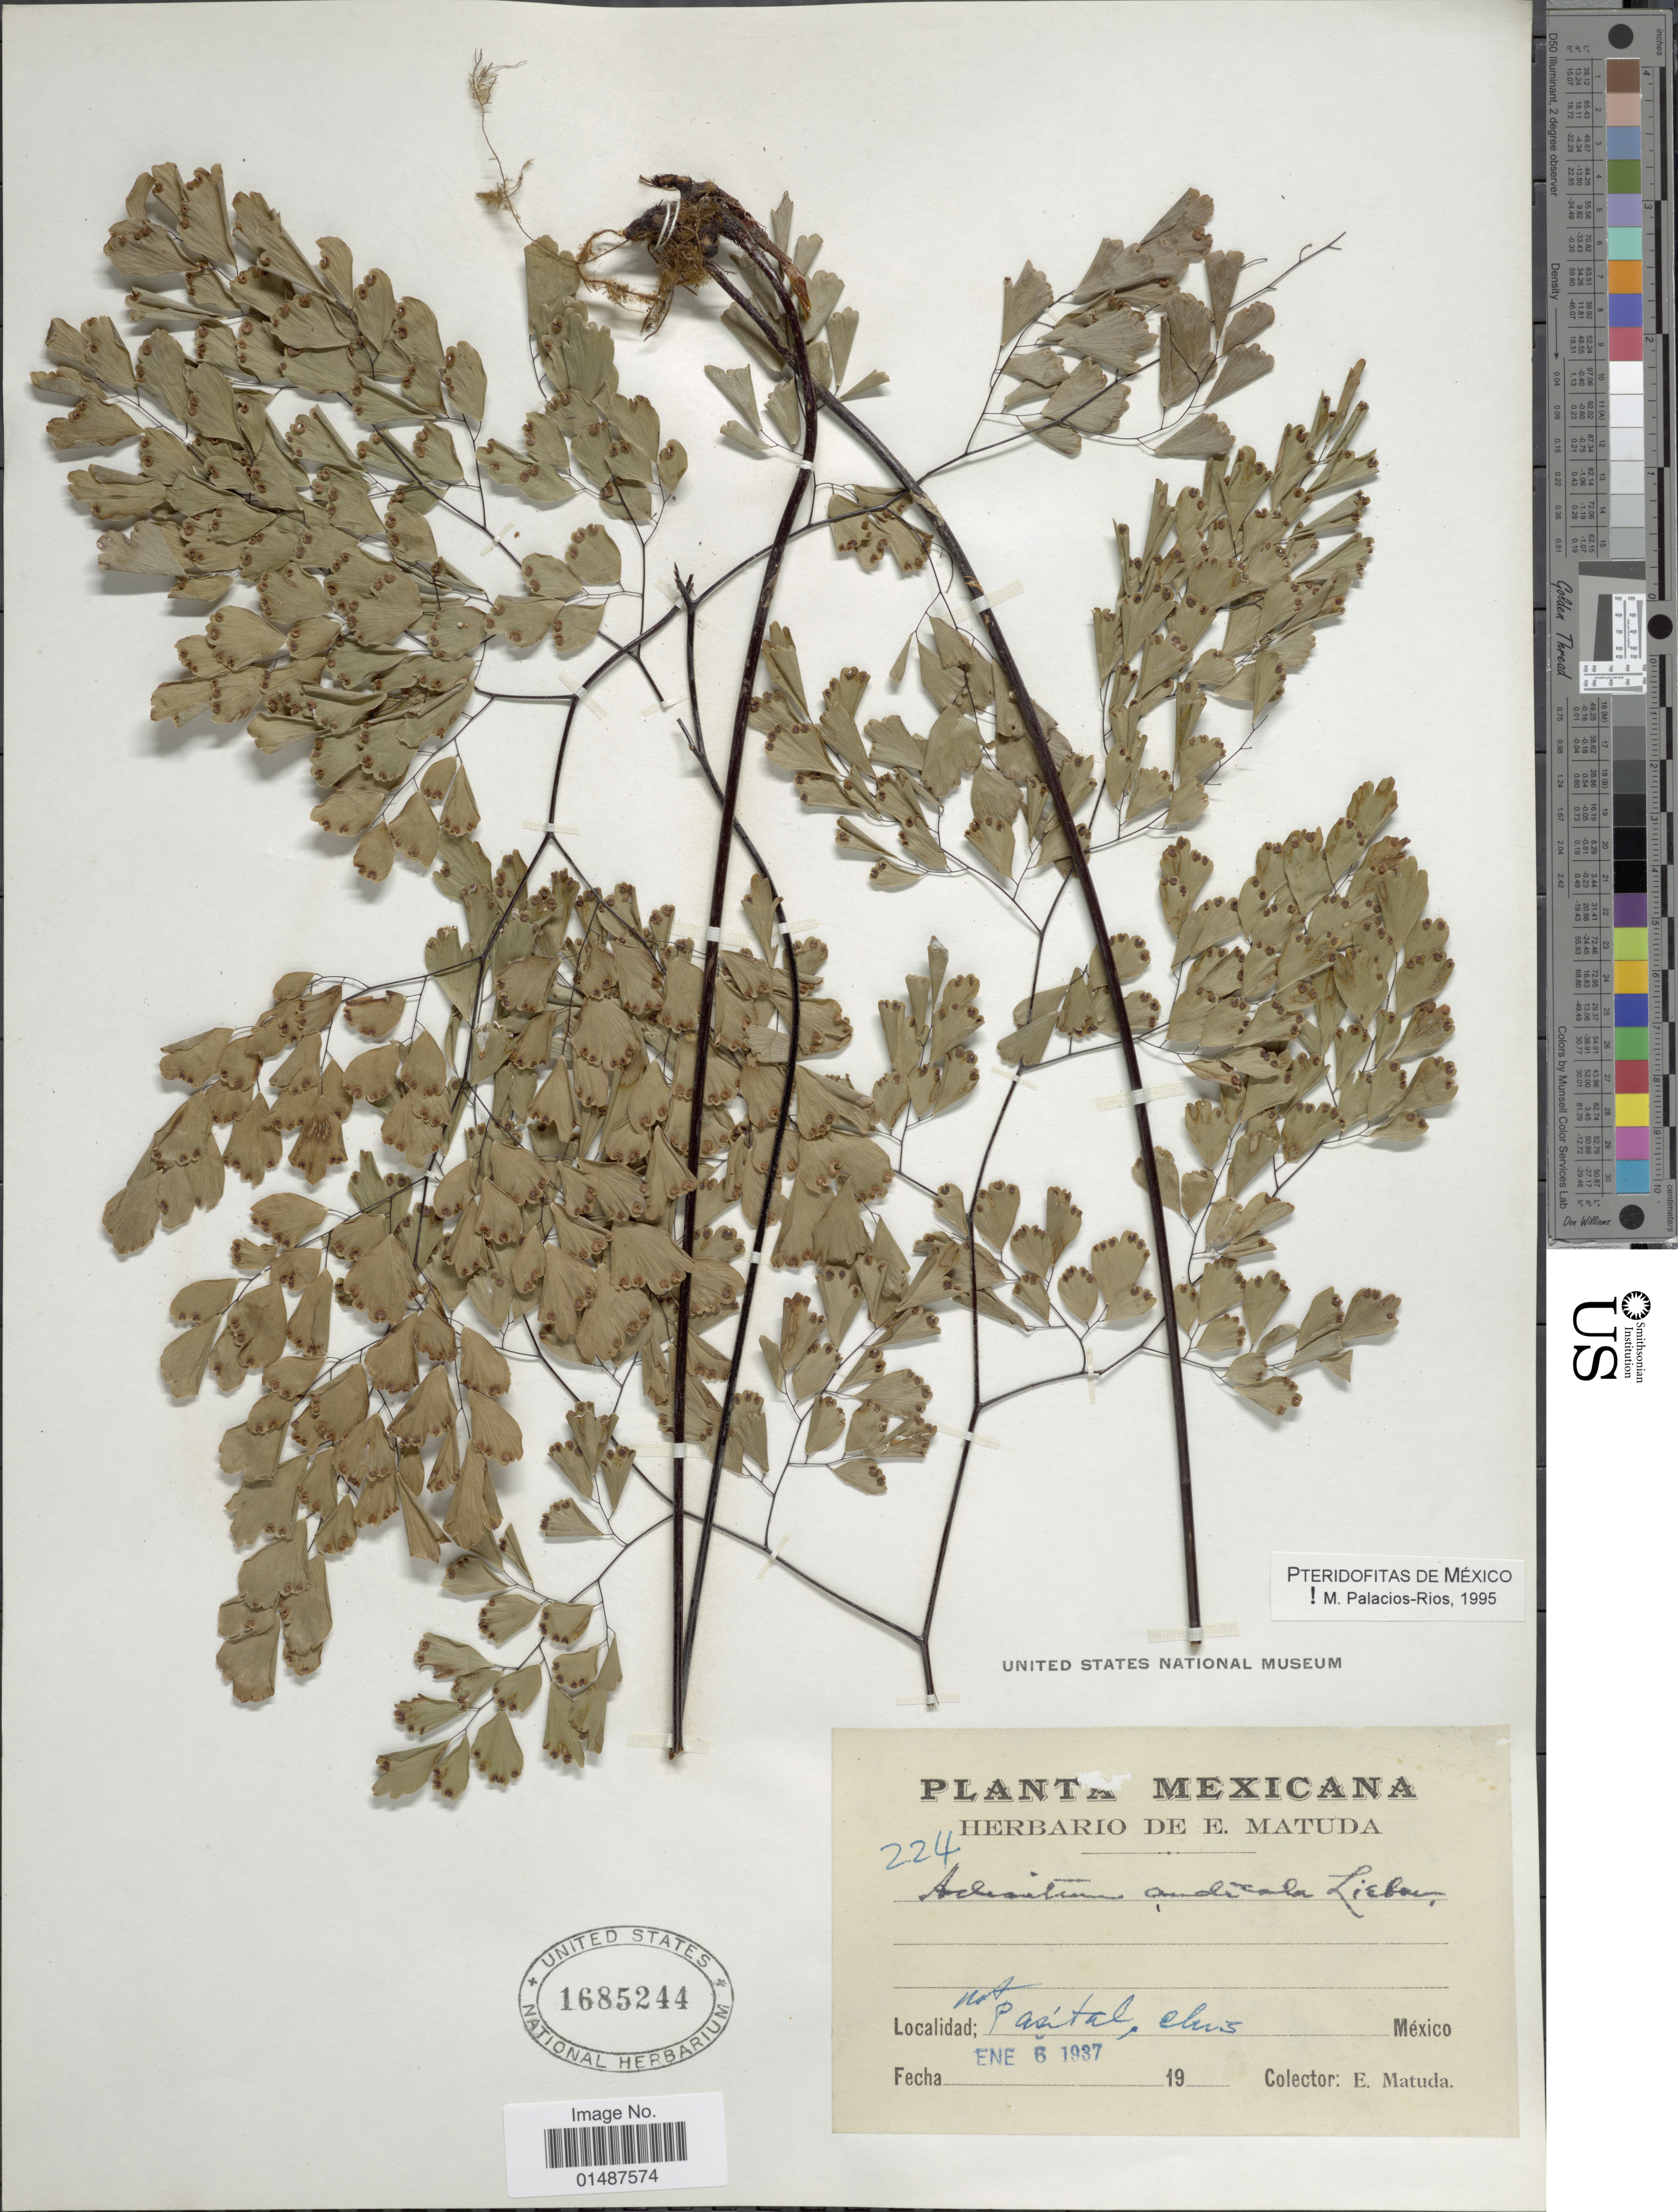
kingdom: Plantae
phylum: Tracheophyta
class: Polypodiopsida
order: Polypodiales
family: Pteridaceae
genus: Adiantum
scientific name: Adiantum andicola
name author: Liebm.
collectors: E. Matuda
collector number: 224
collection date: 1937-01-06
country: Mexico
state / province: Chiapas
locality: Mt. Pasital, chis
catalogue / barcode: US 1685244